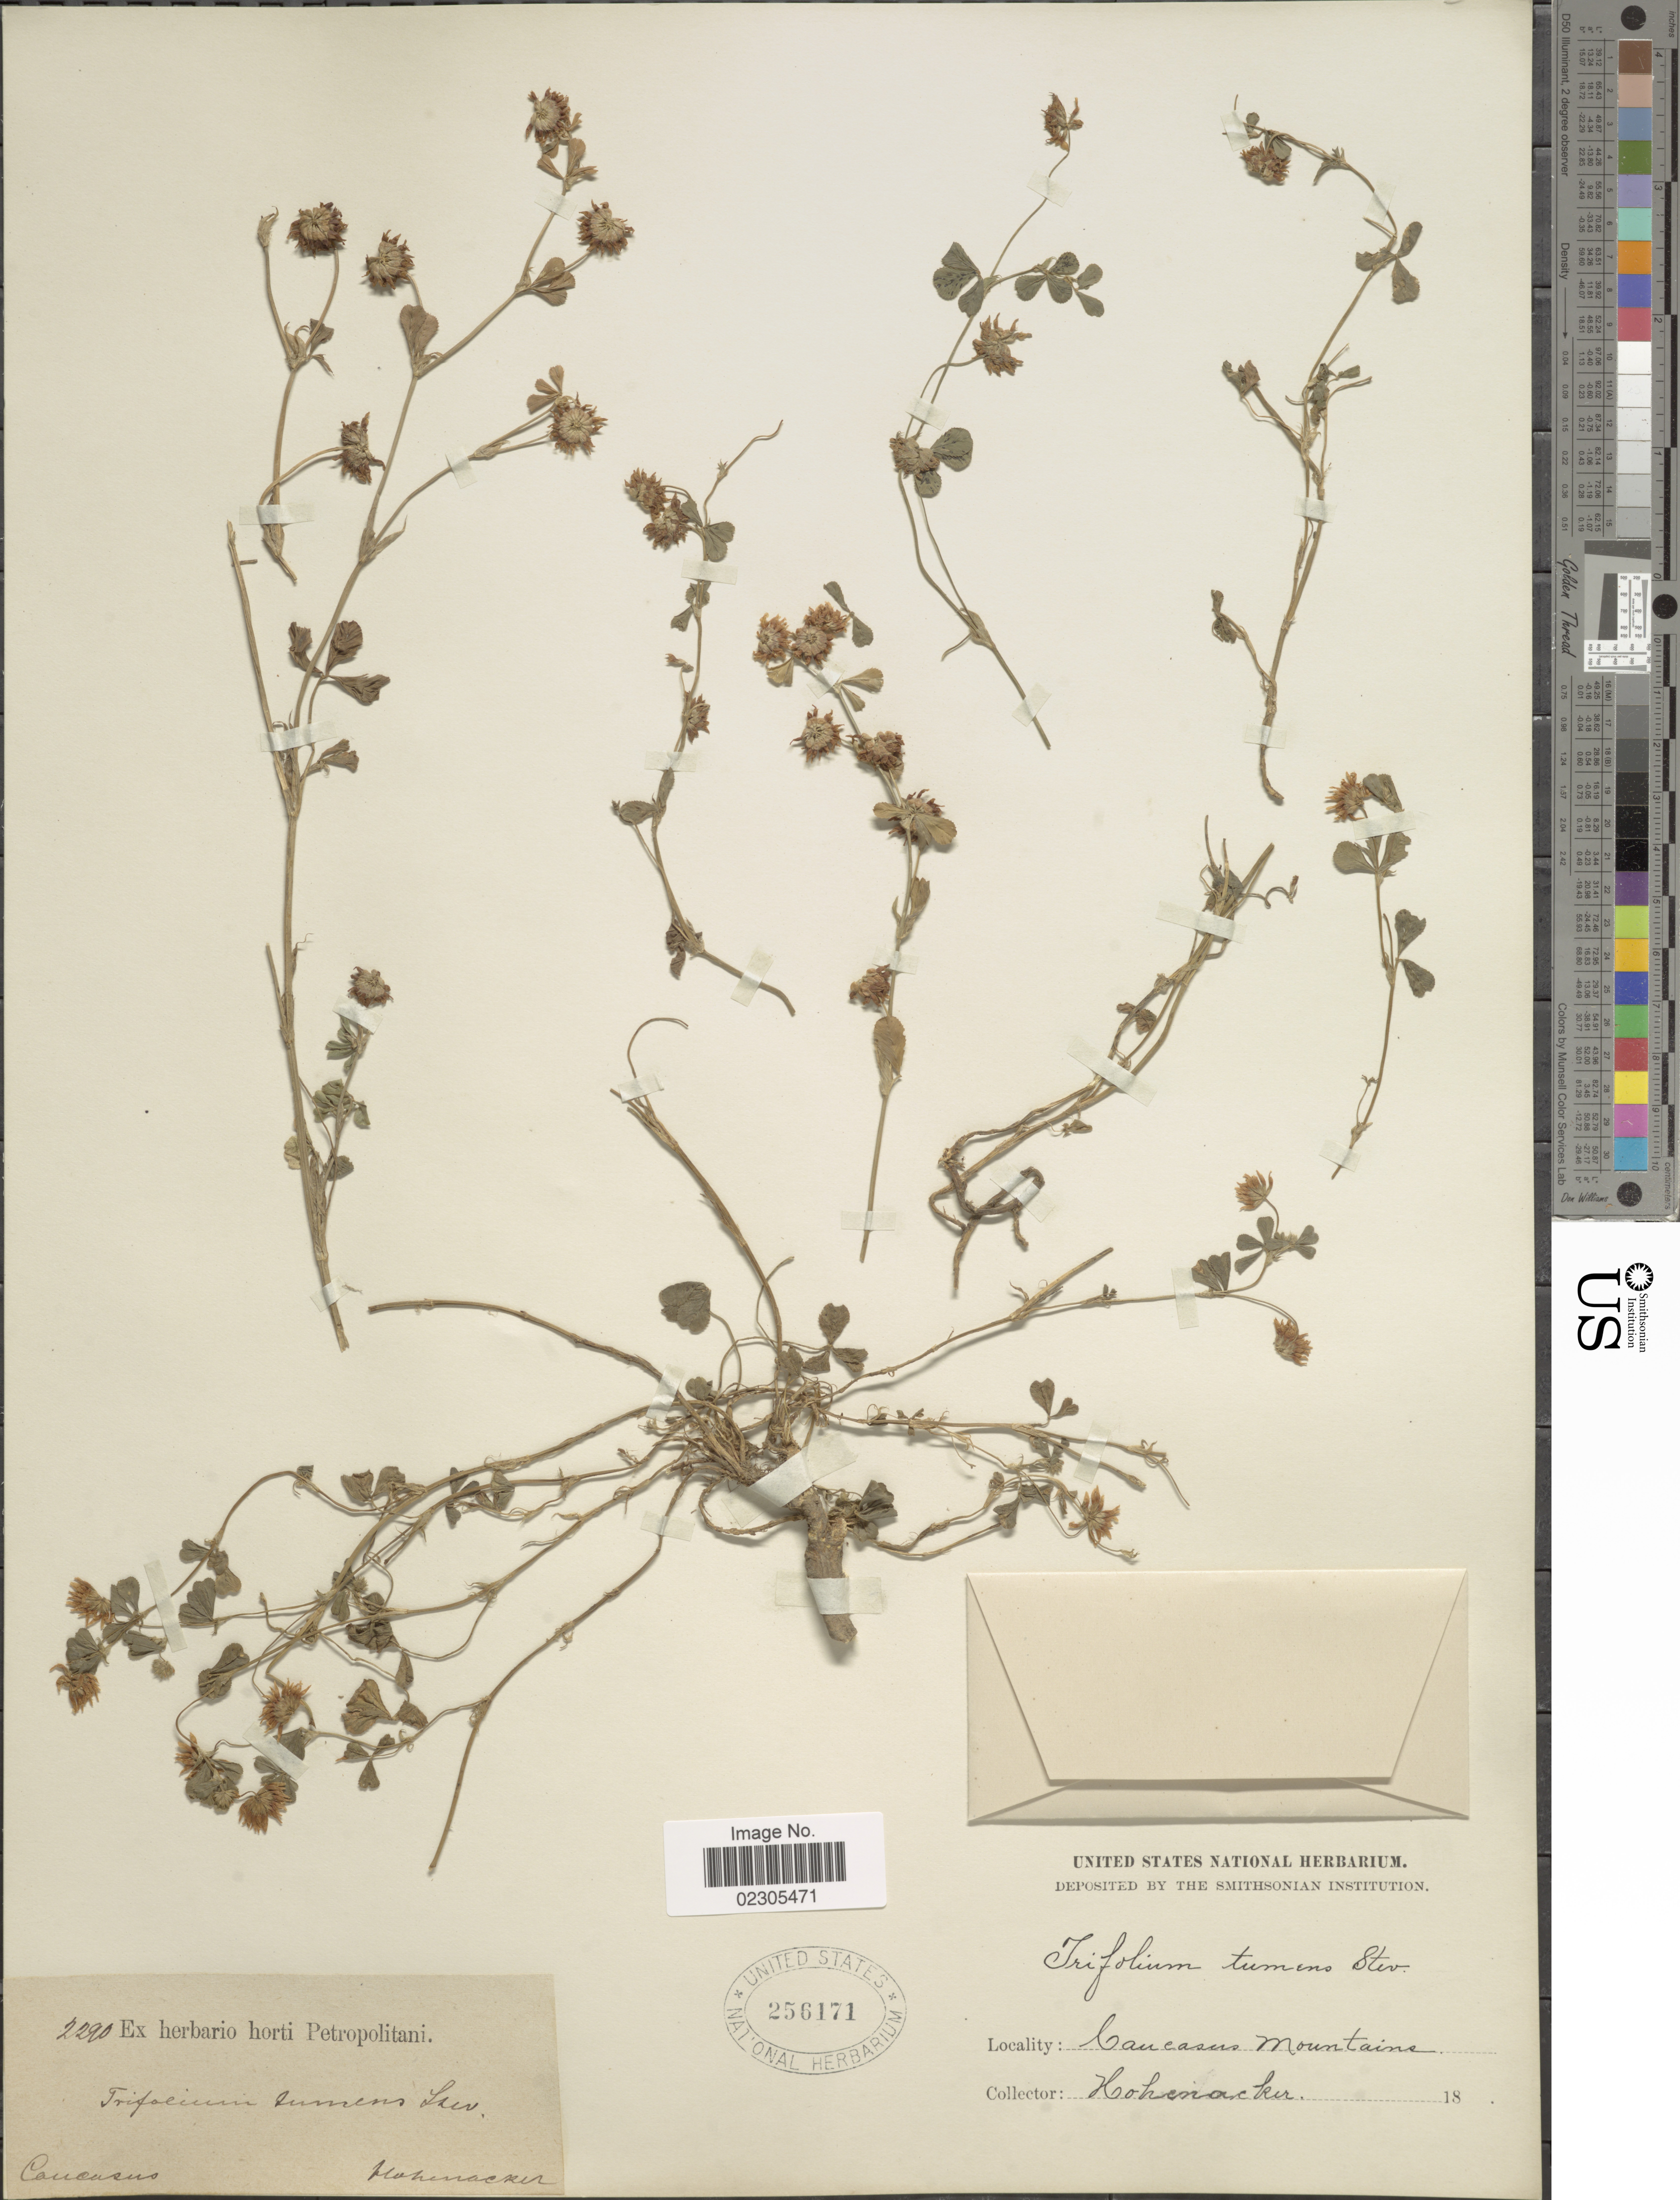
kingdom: Plantae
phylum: Tracheophyta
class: Magnoliopsida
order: Fabales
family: Fabaceae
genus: Trifolium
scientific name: Trifolium tumens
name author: M. Bieb.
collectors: Hohenacher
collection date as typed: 18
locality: Caucasus Mountains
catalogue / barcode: US 256171